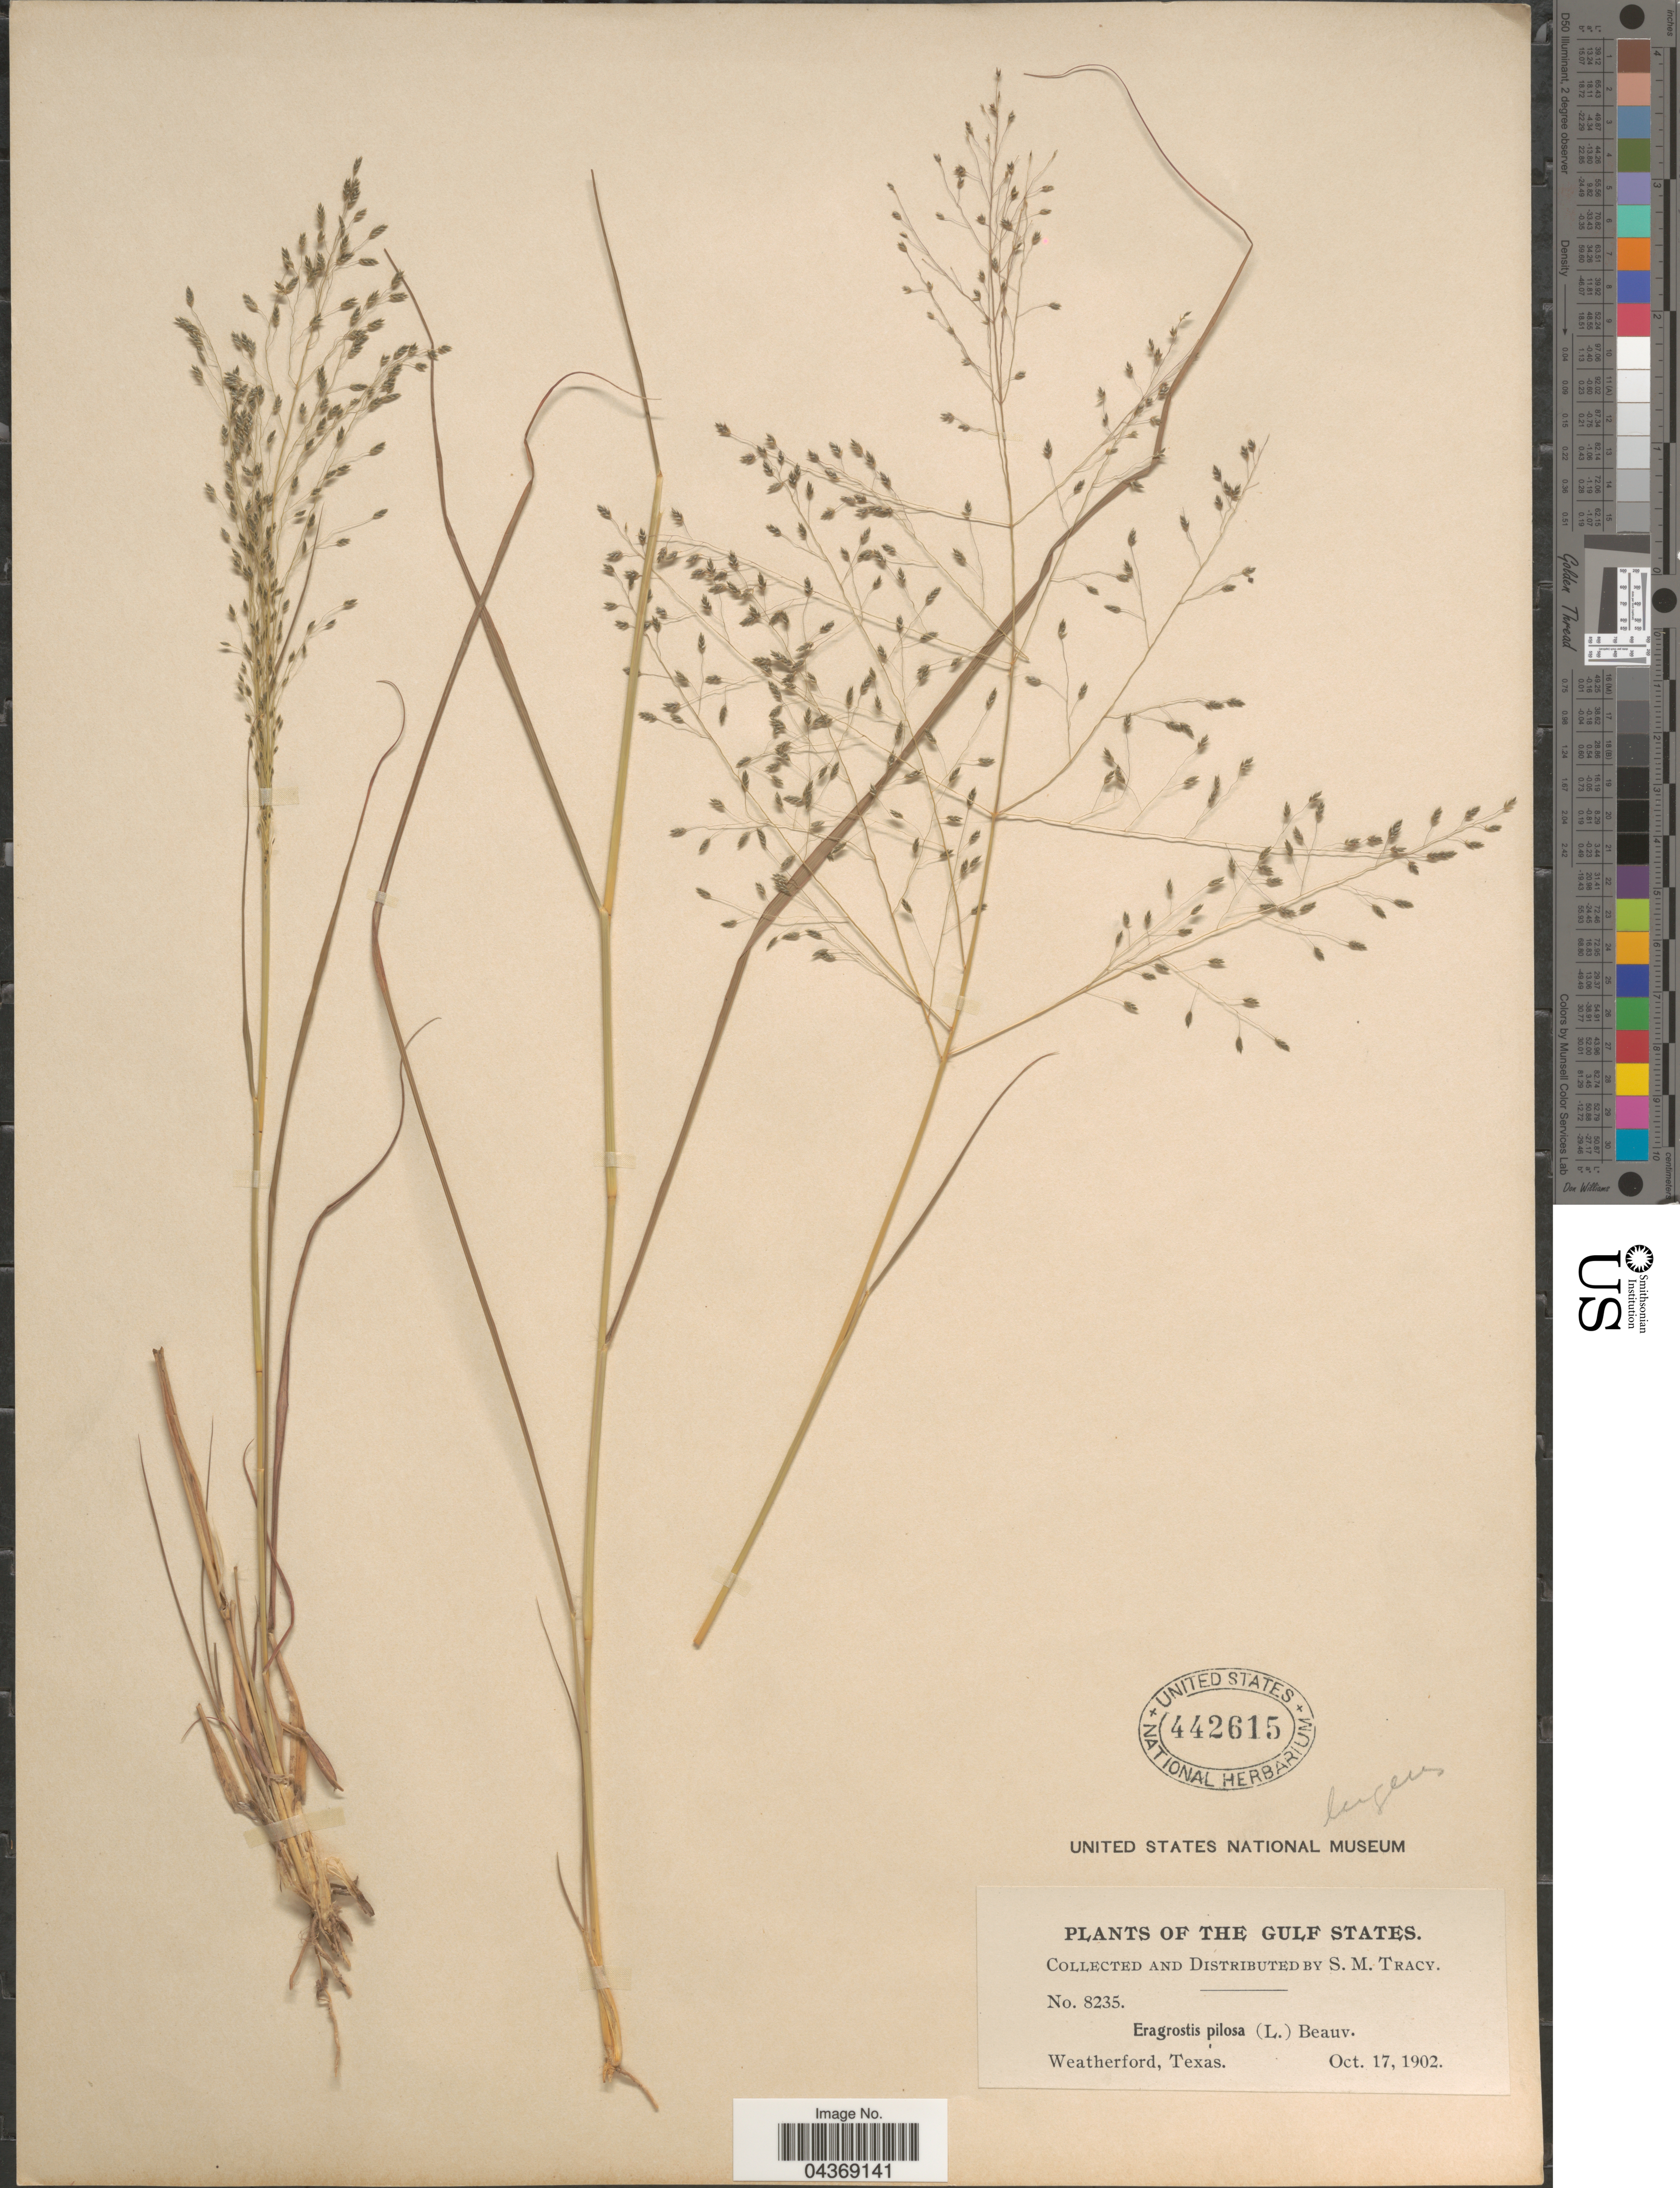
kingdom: Plantae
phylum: Tracheophyta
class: Liliopsida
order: Poales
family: Poaceae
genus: Eragrostis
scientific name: Eragrostis intermedia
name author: Hitchc.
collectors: S. M. Tracy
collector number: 8235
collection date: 1902-10-17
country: United States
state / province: Texas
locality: The Gulf States. Weatherford.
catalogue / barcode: US 442615